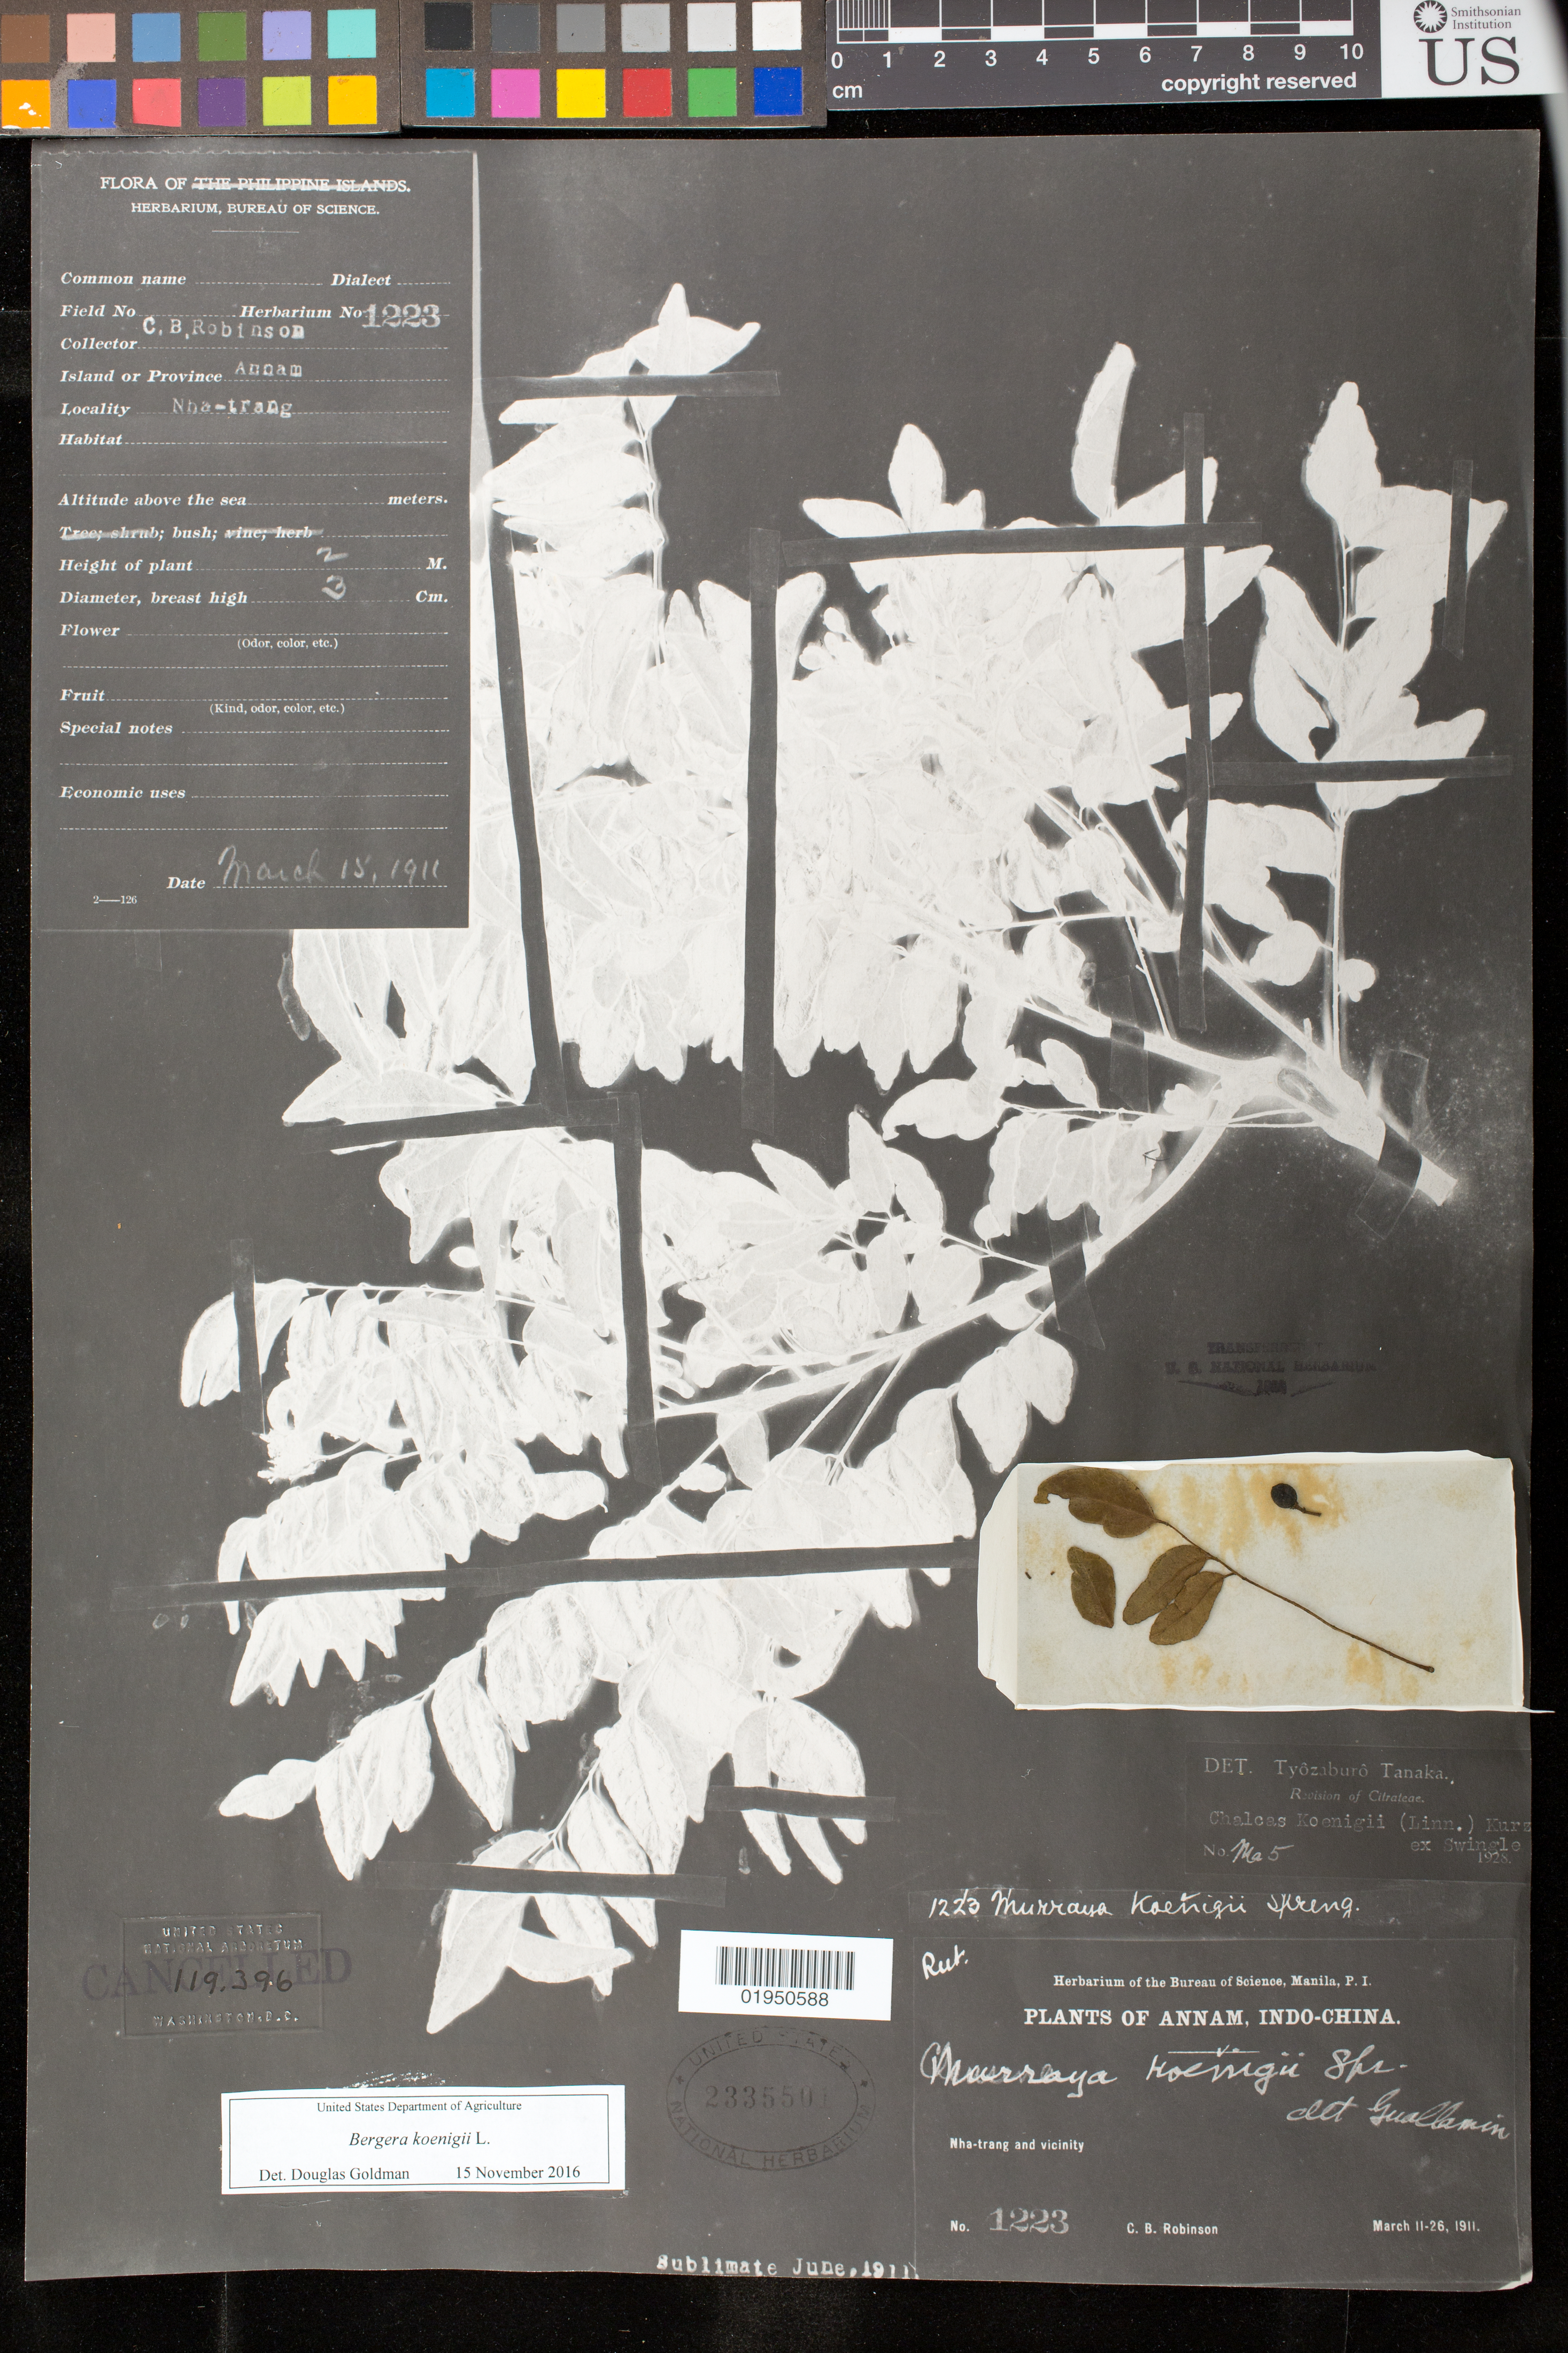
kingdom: Plantae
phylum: Tracheophyta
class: Magnoliopsida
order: Sapindales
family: Rutaceae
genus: Bergera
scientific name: Bergera koenigii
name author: L.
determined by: Goldman, Douglas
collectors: C. Robinson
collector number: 1223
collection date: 1911-03-15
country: Vietnam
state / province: Khanh Hoa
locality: Nha-trang, Annam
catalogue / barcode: US 2335501